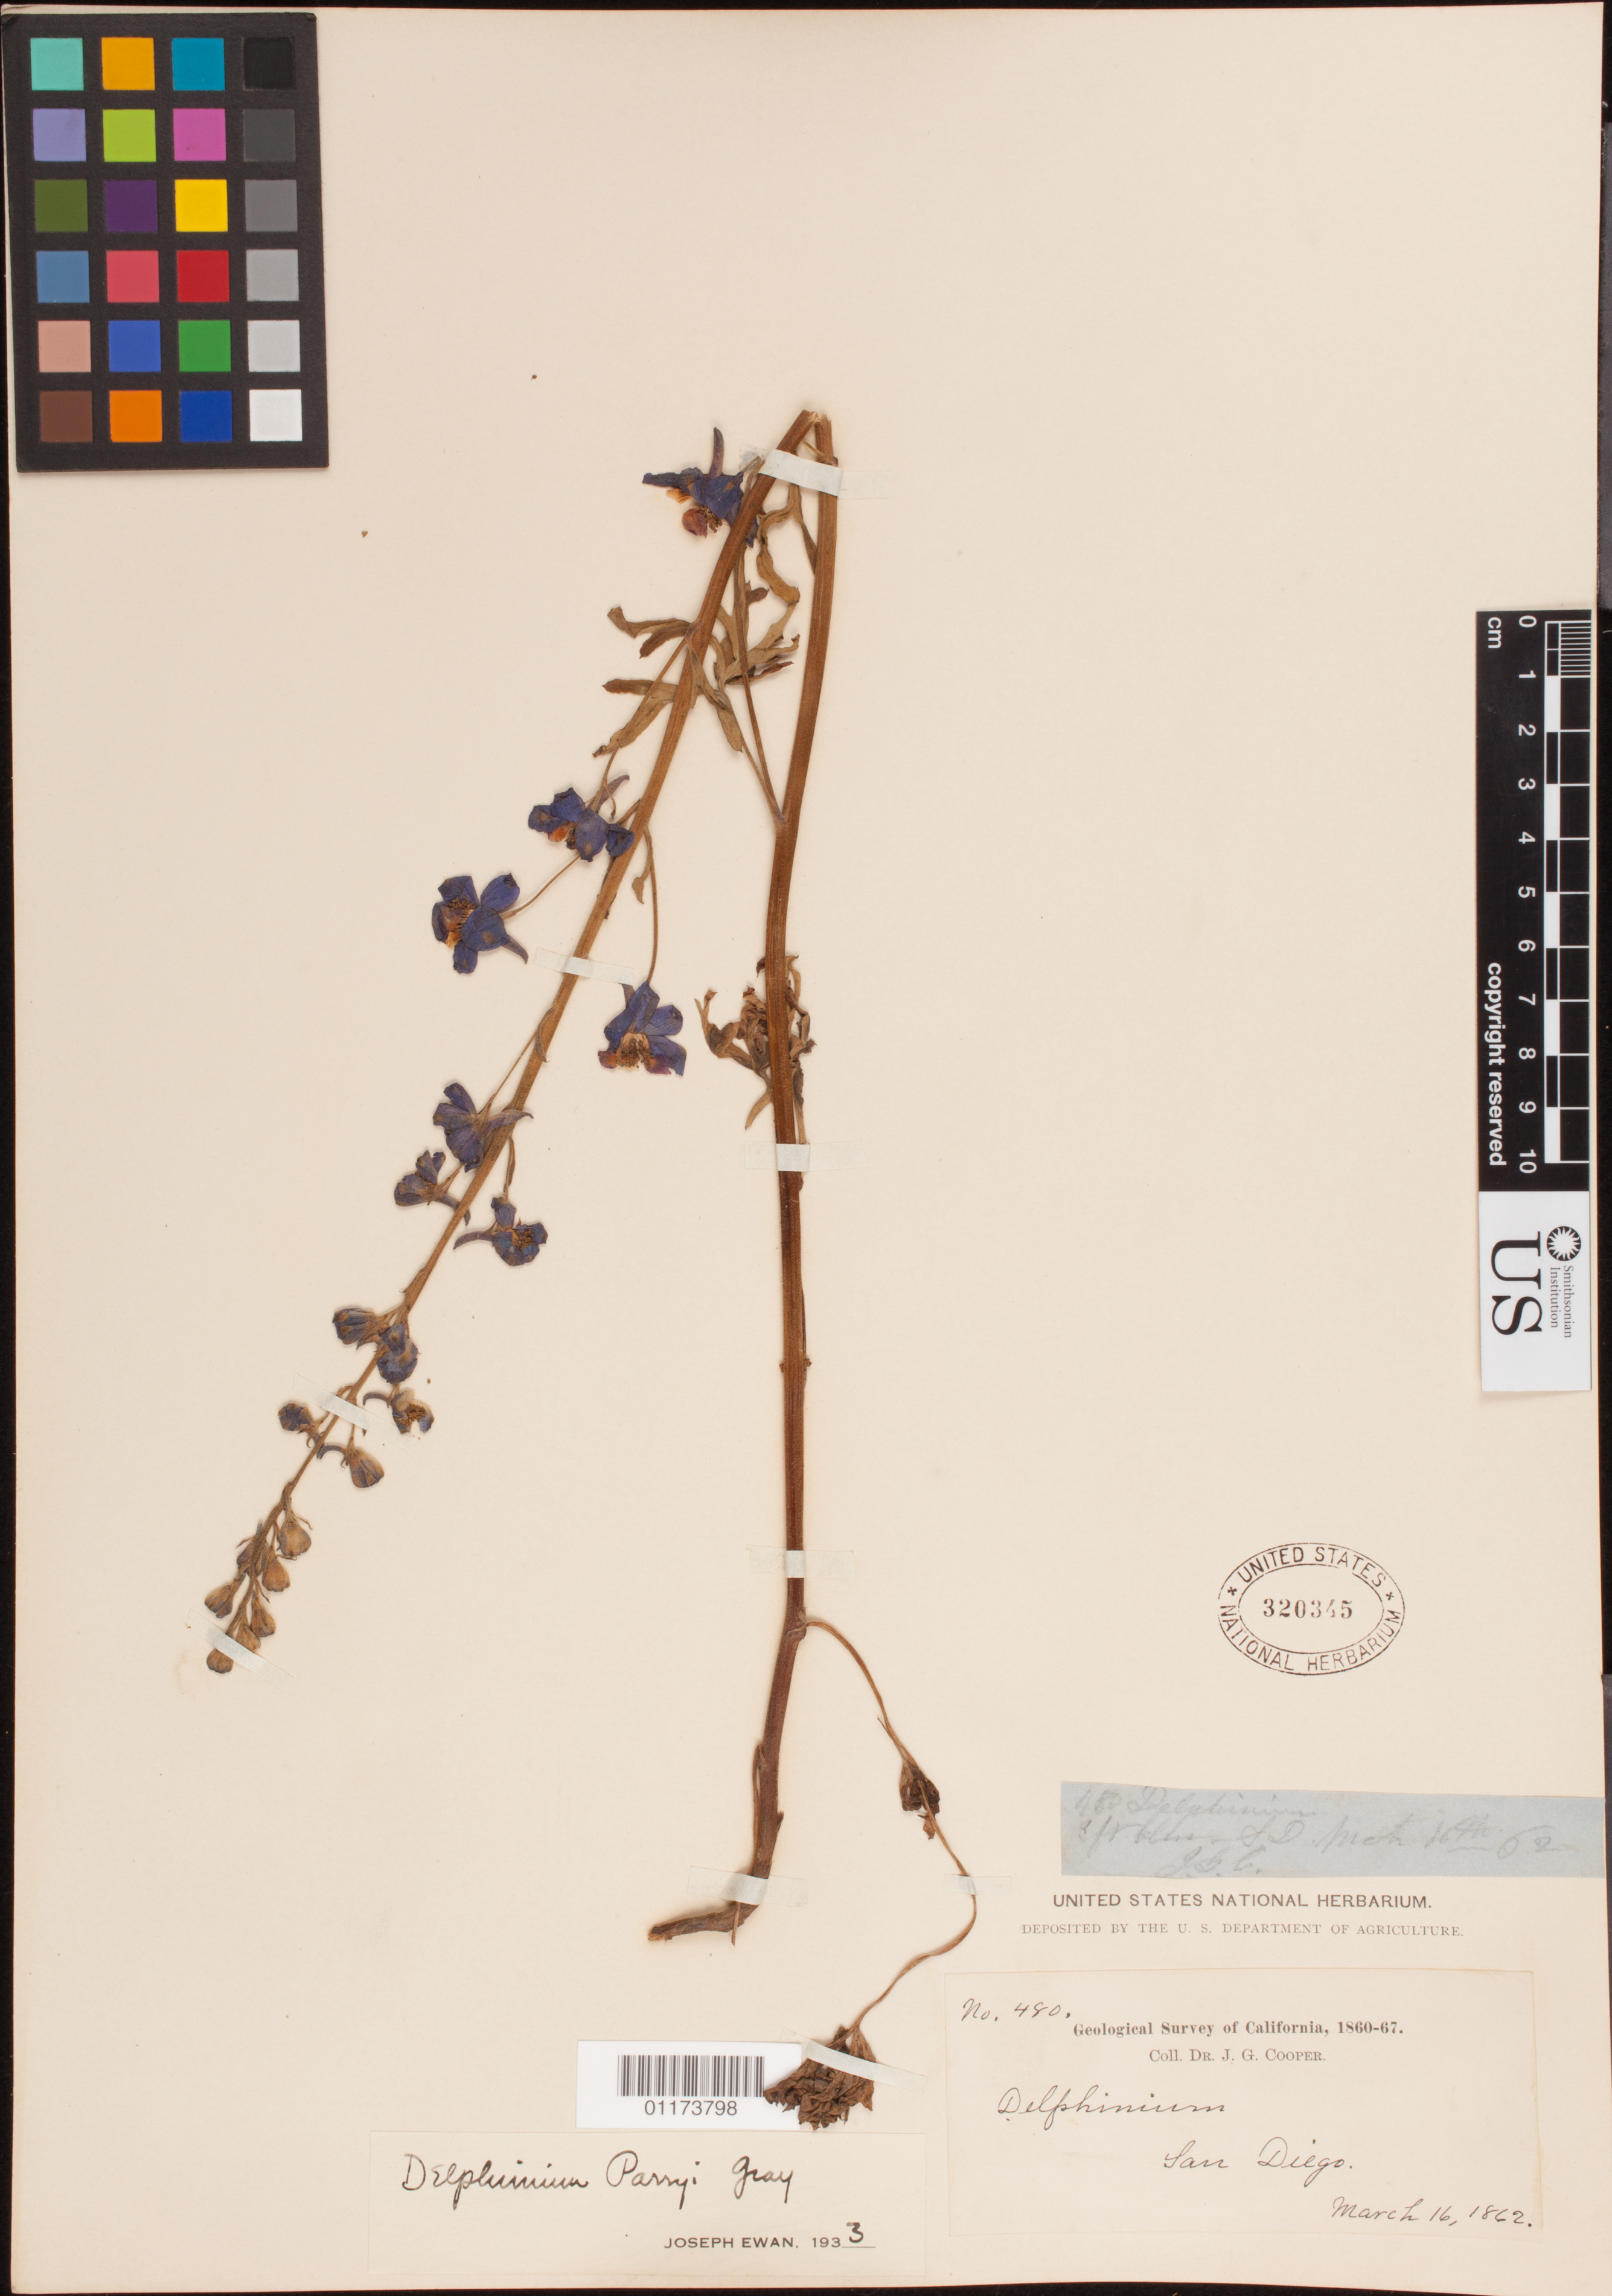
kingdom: Plantae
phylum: Tracheophyta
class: Magnoliopsida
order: Ranunculales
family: Ranunculaceae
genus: Delphinium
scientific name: Delphinium parryi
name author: A. Gray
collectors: J. G. Cooper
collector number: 480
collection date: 1862-03-16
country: United States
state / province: California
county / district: San Diego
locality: San Diego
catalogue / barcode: US 320345